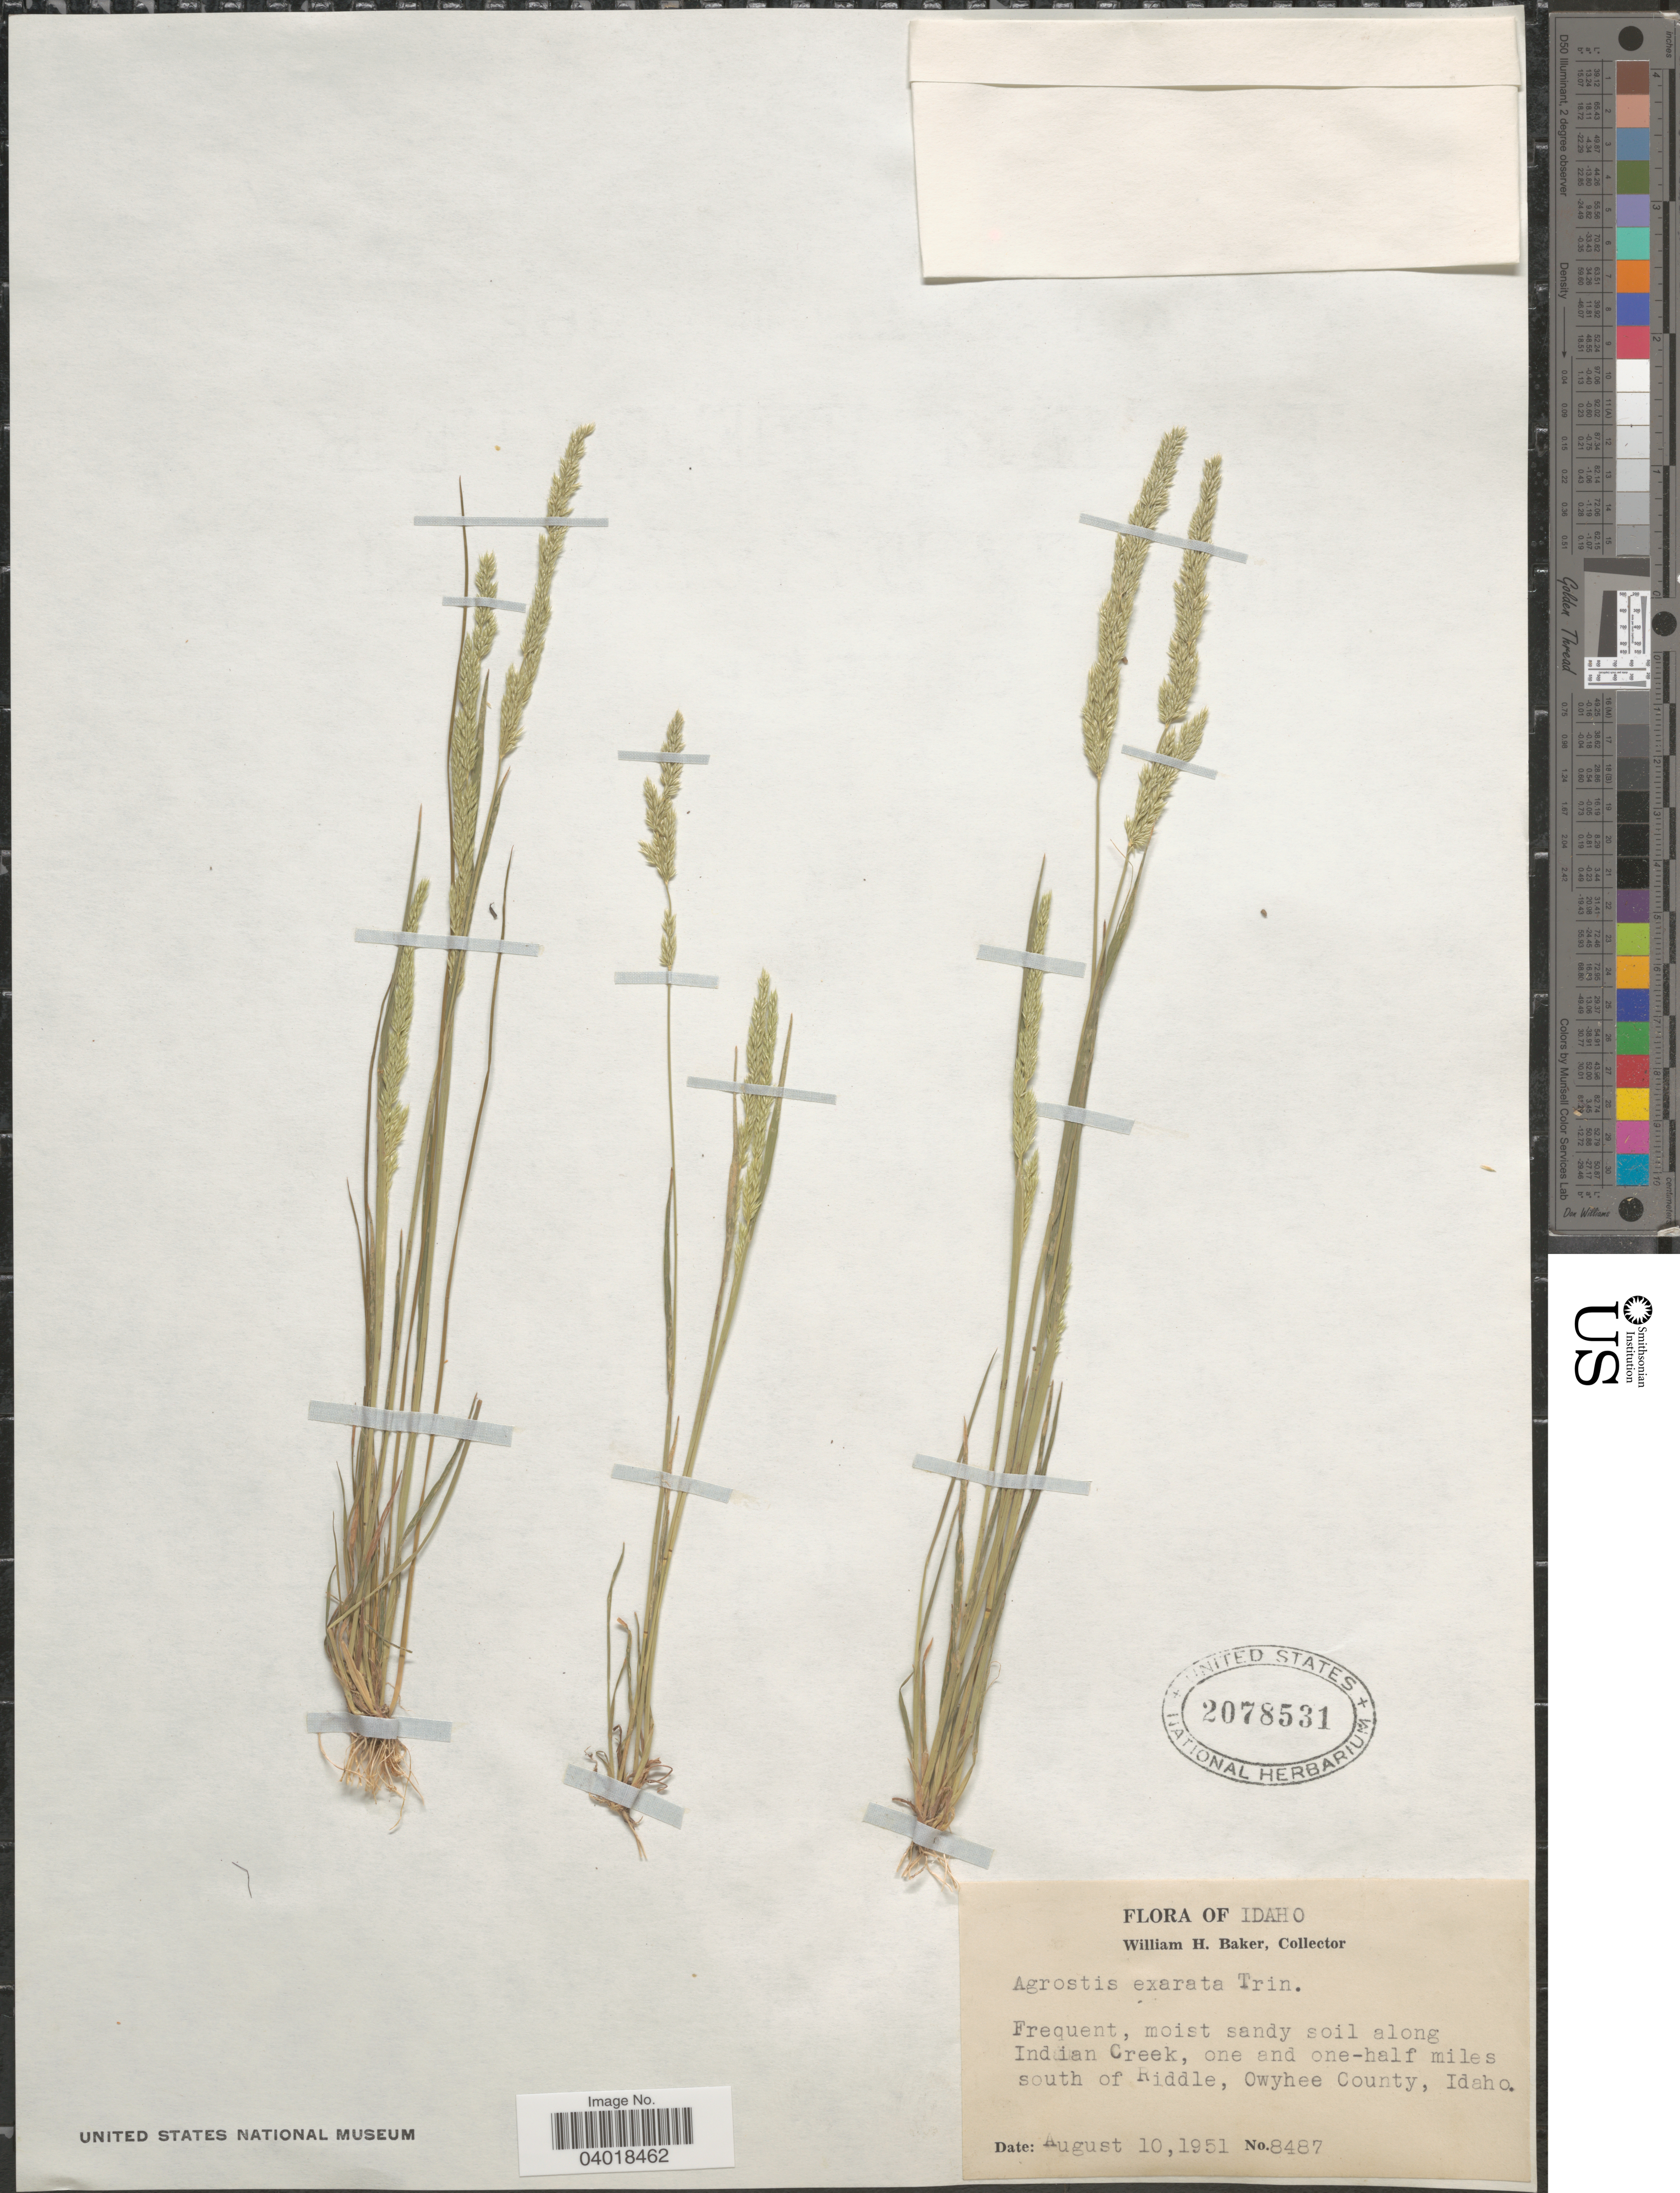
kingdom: Plantae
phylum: Tracheophyta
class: Liliopsida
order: Poales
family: Poaceae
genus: Agrostis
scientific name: Agrostis exarata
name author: Trin.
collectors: W. H. Baker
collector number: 8487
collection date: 1951-08-10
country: United States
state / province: Idaho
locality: Along Indian Creek, one and one-half miles south of Riddle, Owyhee County.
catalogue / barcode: US 2078531